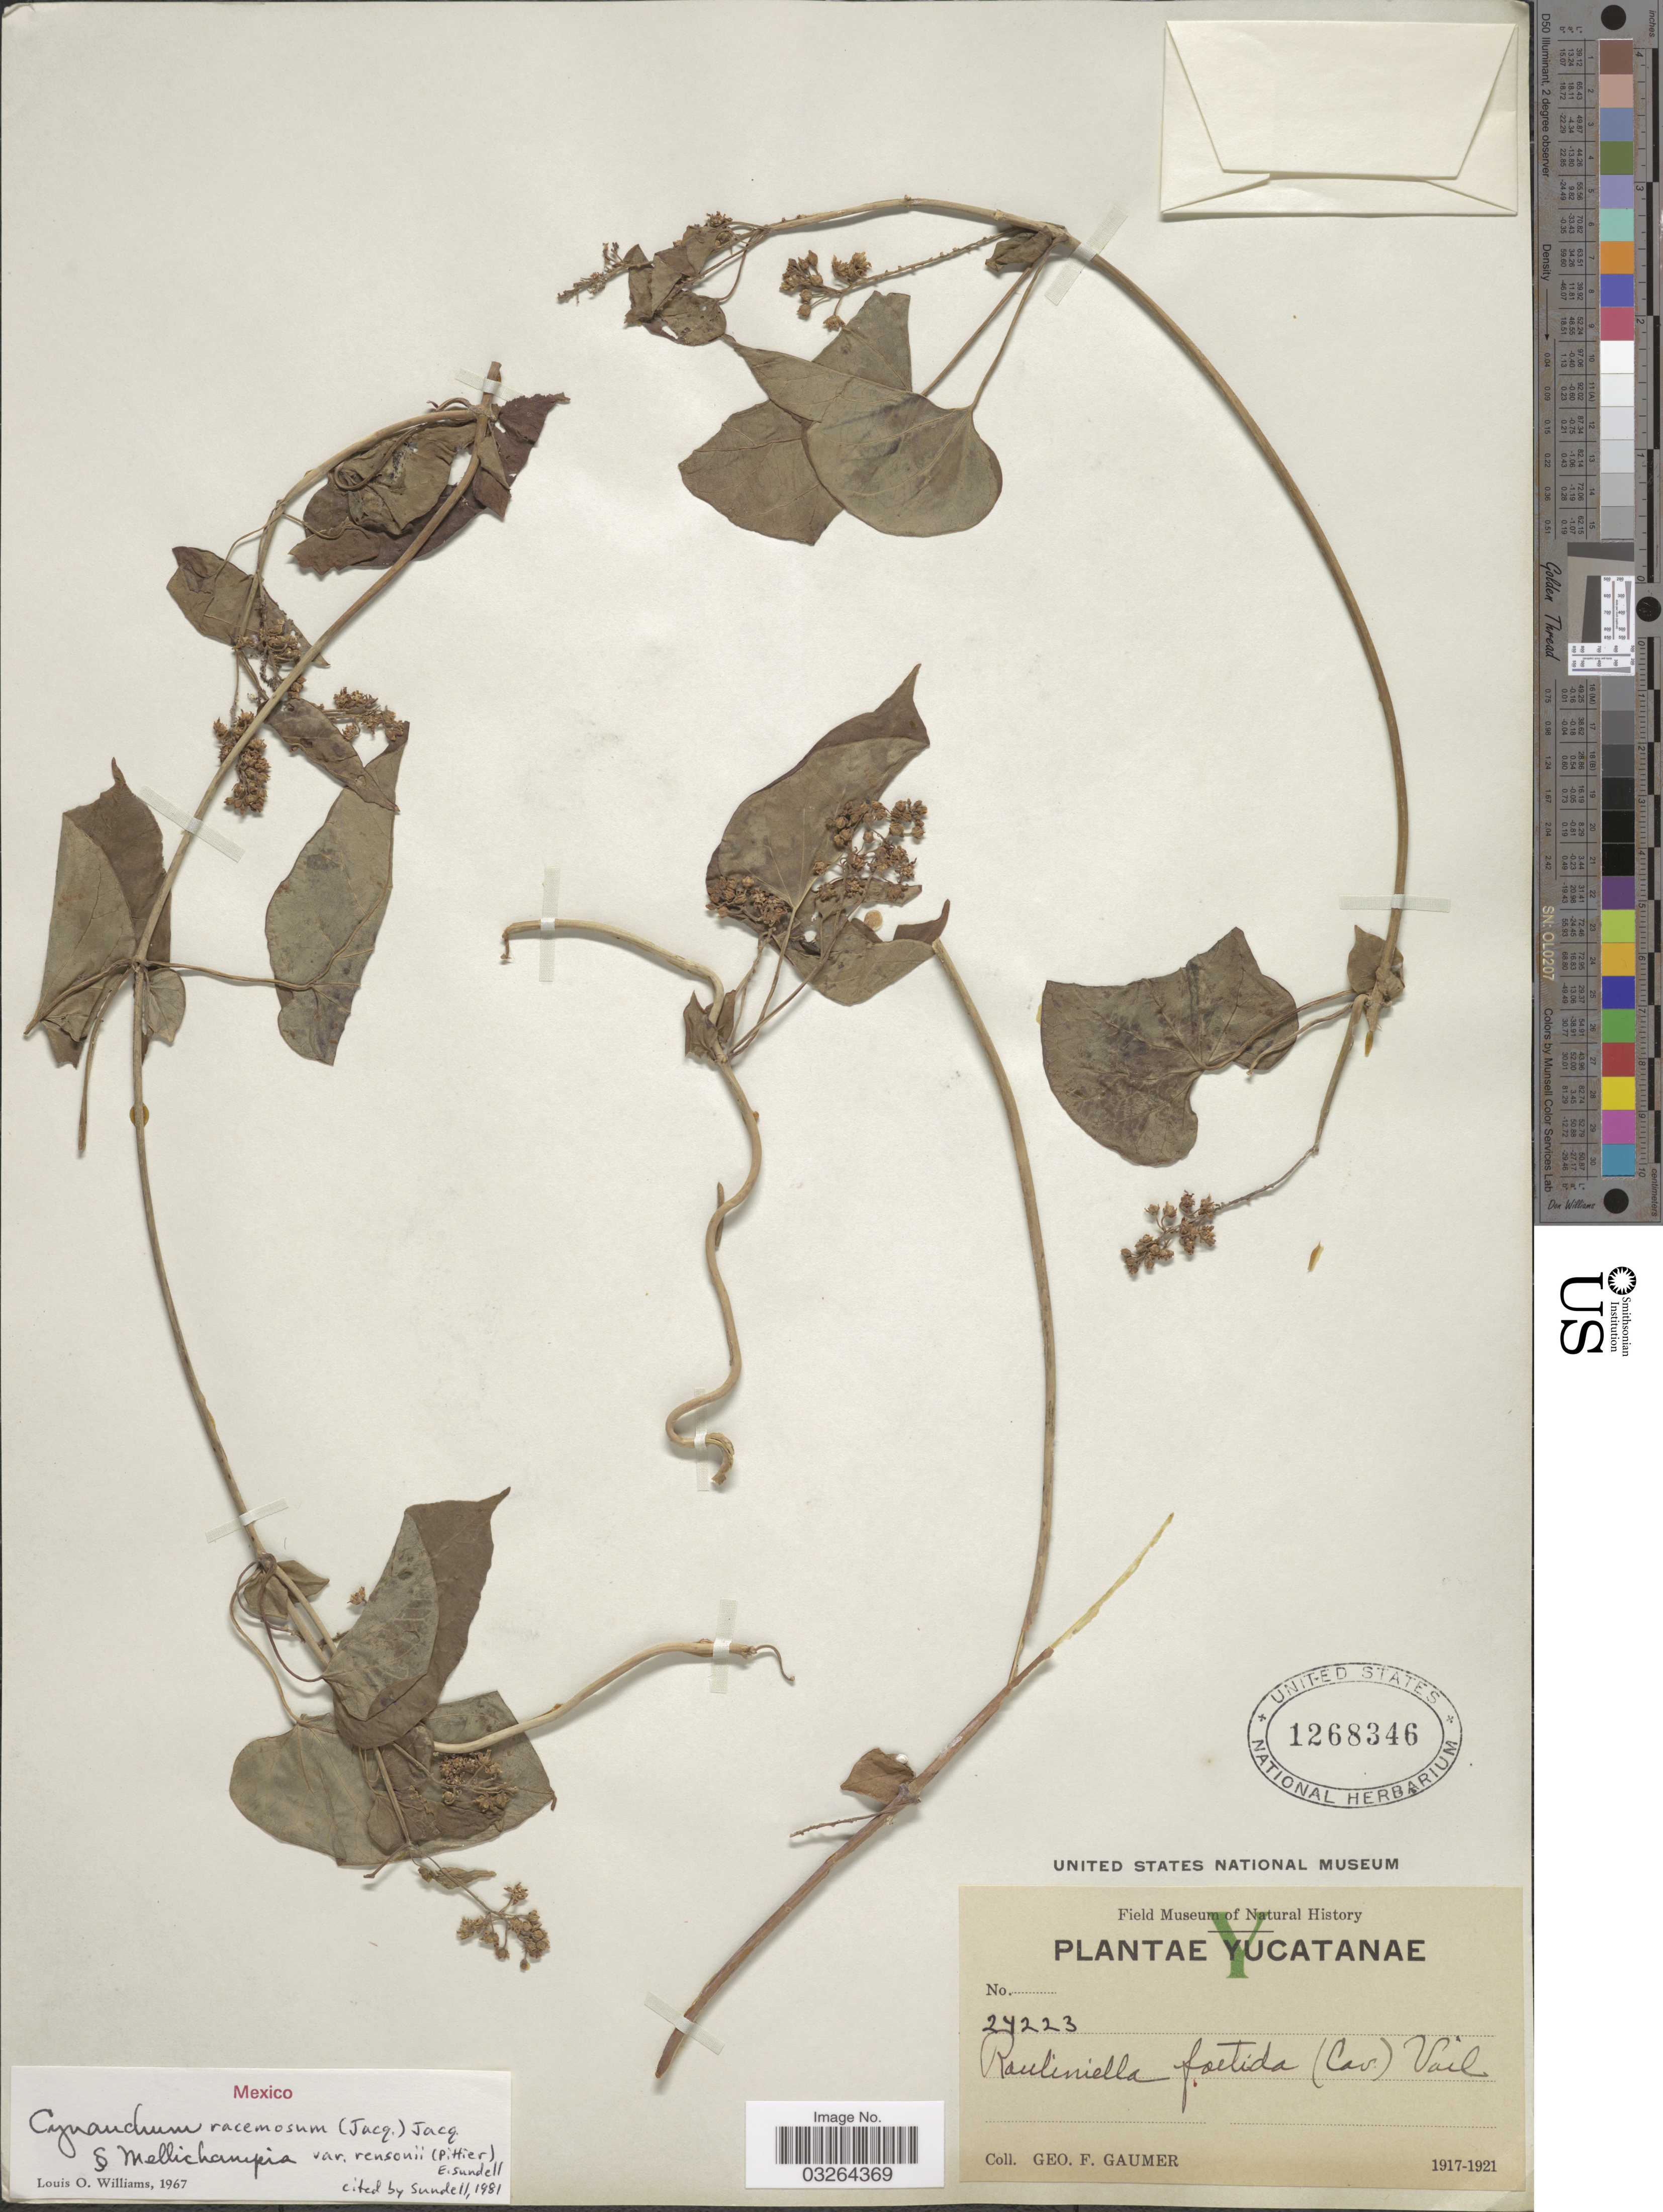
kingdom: Plantae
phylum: Tracheophyta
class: Magnoliopsida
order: Gentianales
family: Apocynaceae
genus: Cynanchum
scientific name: Cynanchum racemosum var. rensonii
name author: (Pittier) Sundell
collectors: G. F. Gaumer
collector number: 24223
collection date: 1917/1921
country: Mexico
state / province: Yucatán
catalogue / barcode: US 1268346